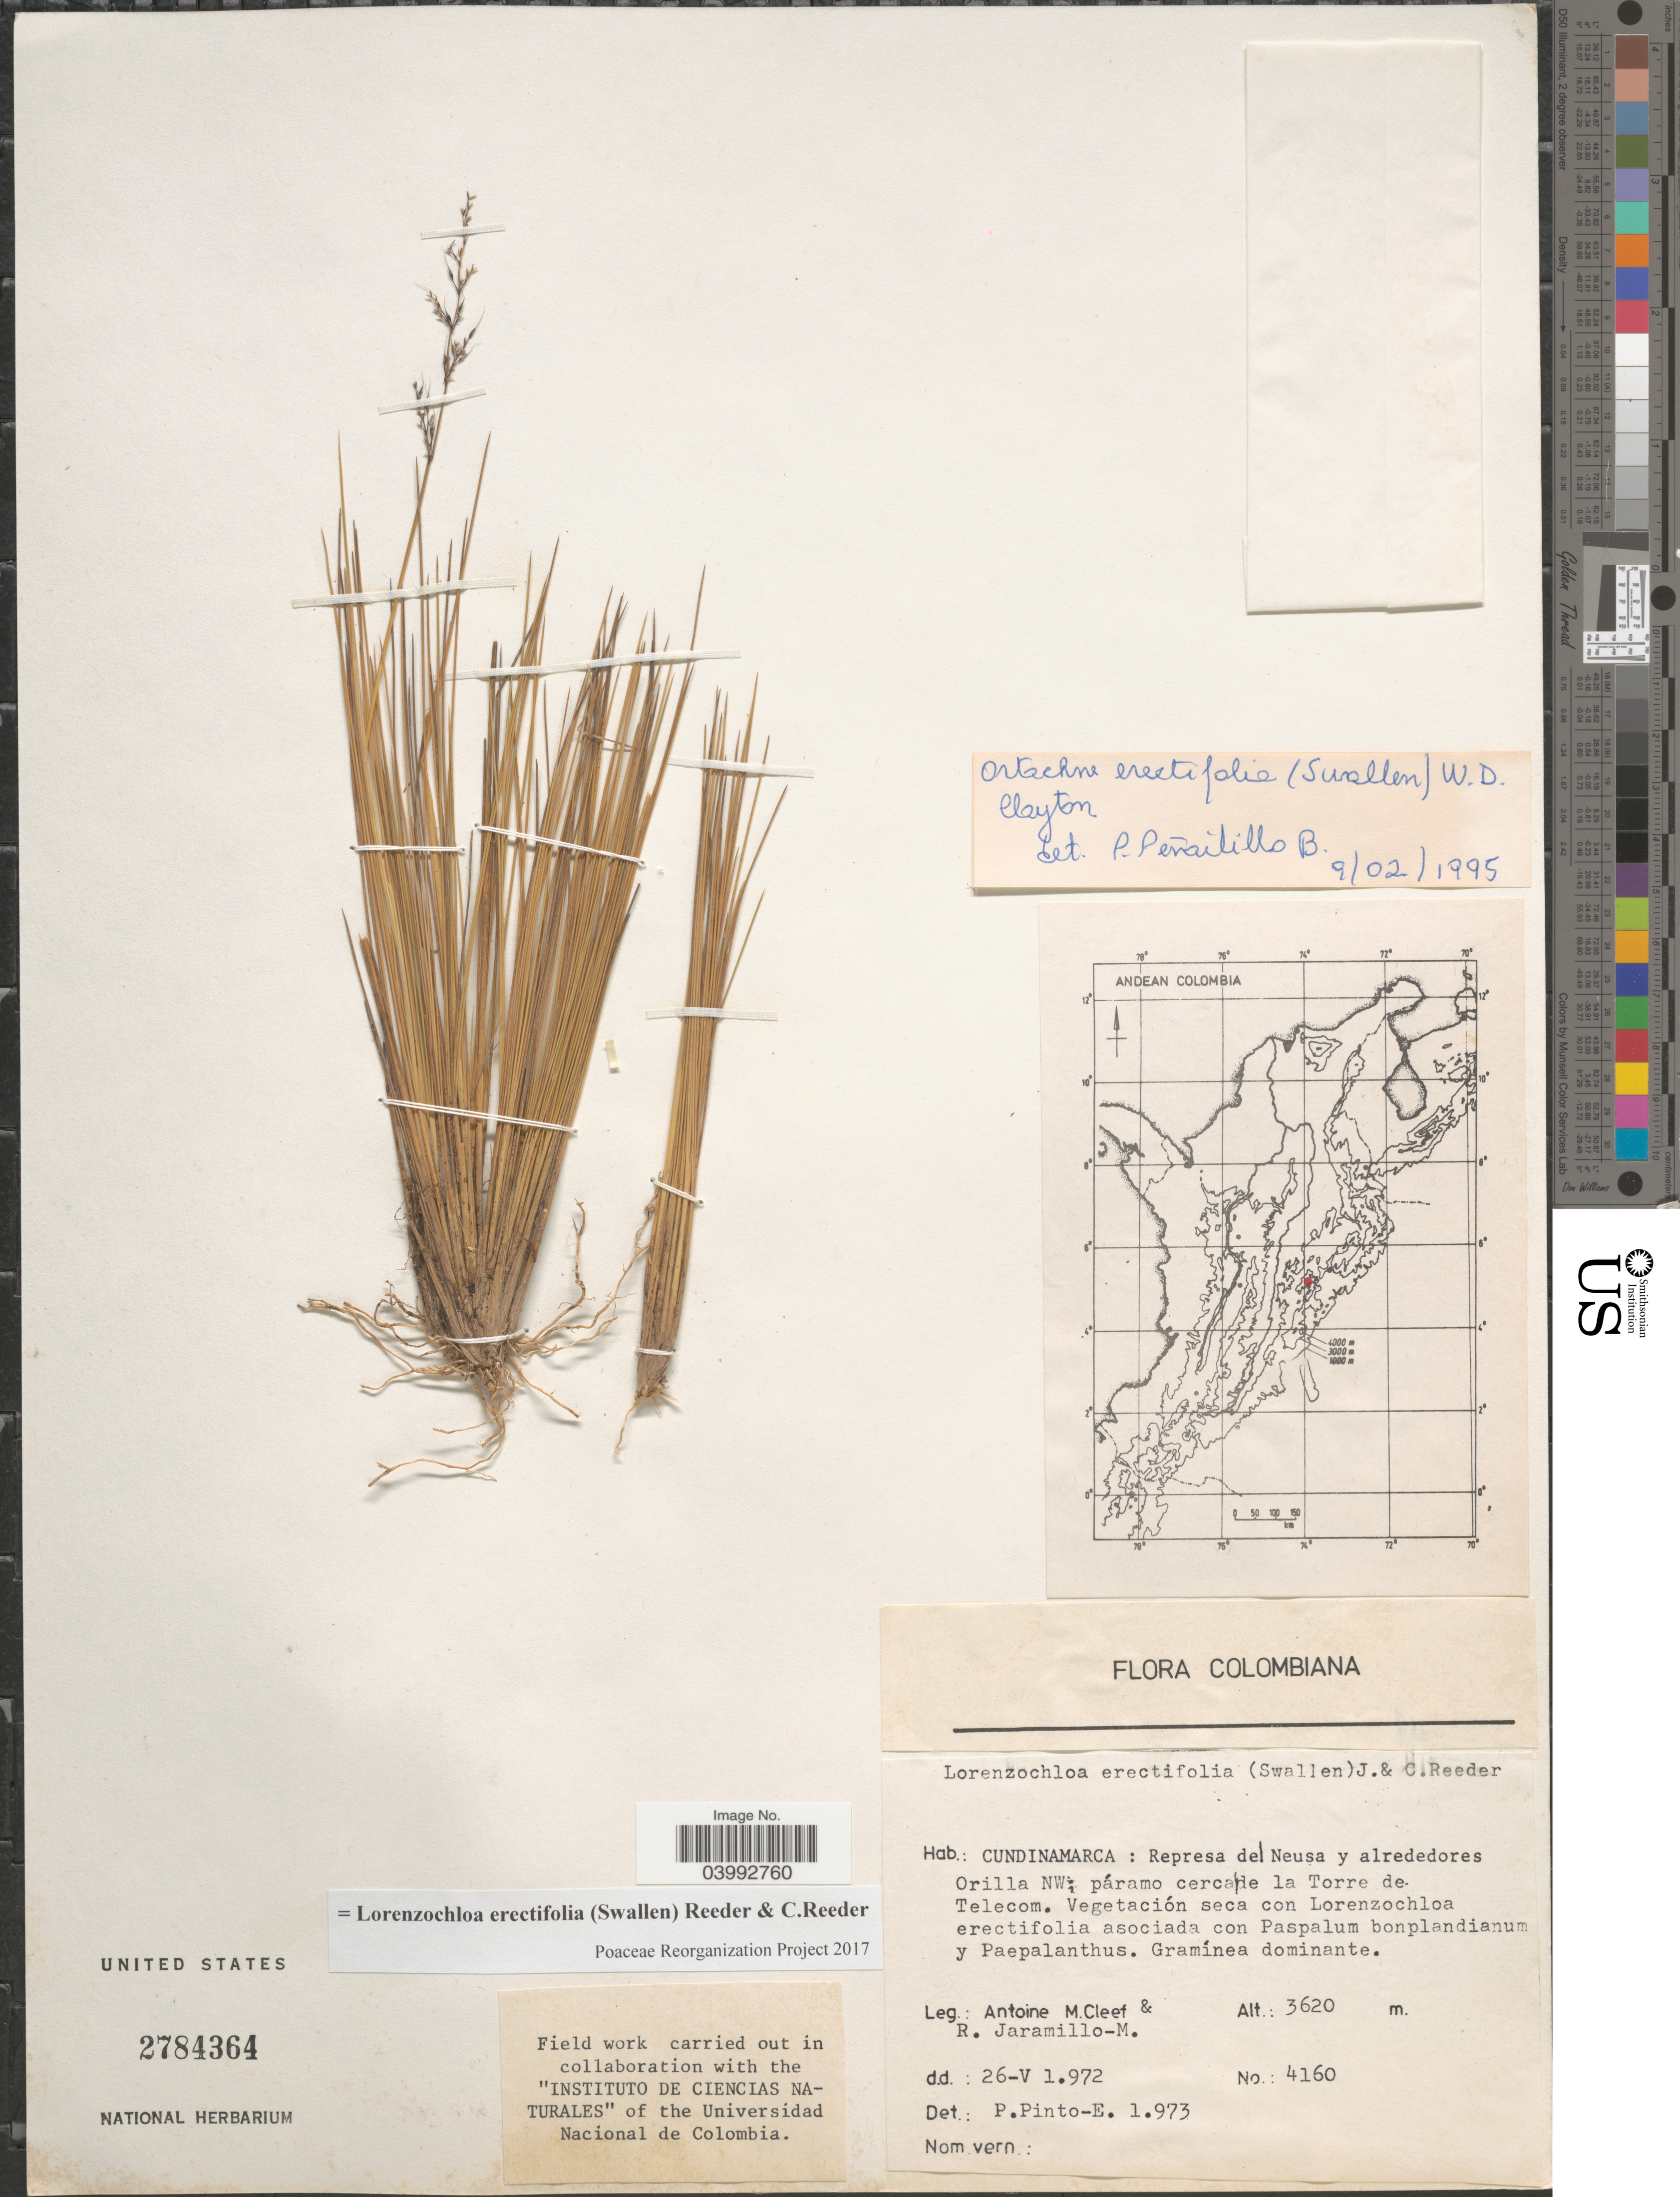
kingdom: Plantae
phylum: Tracheophyta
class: Liliopsida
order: Poales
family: Poaceae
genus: Lorenzochloa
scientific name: Lorenzochloa erectifolia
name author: (Swallen) Reeder & C. Reeder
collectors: A. M. Cleef & R. Jaramillo M.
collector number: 4160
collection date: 1972-05-26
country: Colombia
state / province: Cundinamarca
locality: Represa del Neusa y alrededores. Orilla NW: páramo cerca de la Torre de Telecom.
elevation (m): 3620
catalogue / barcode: US 2784364